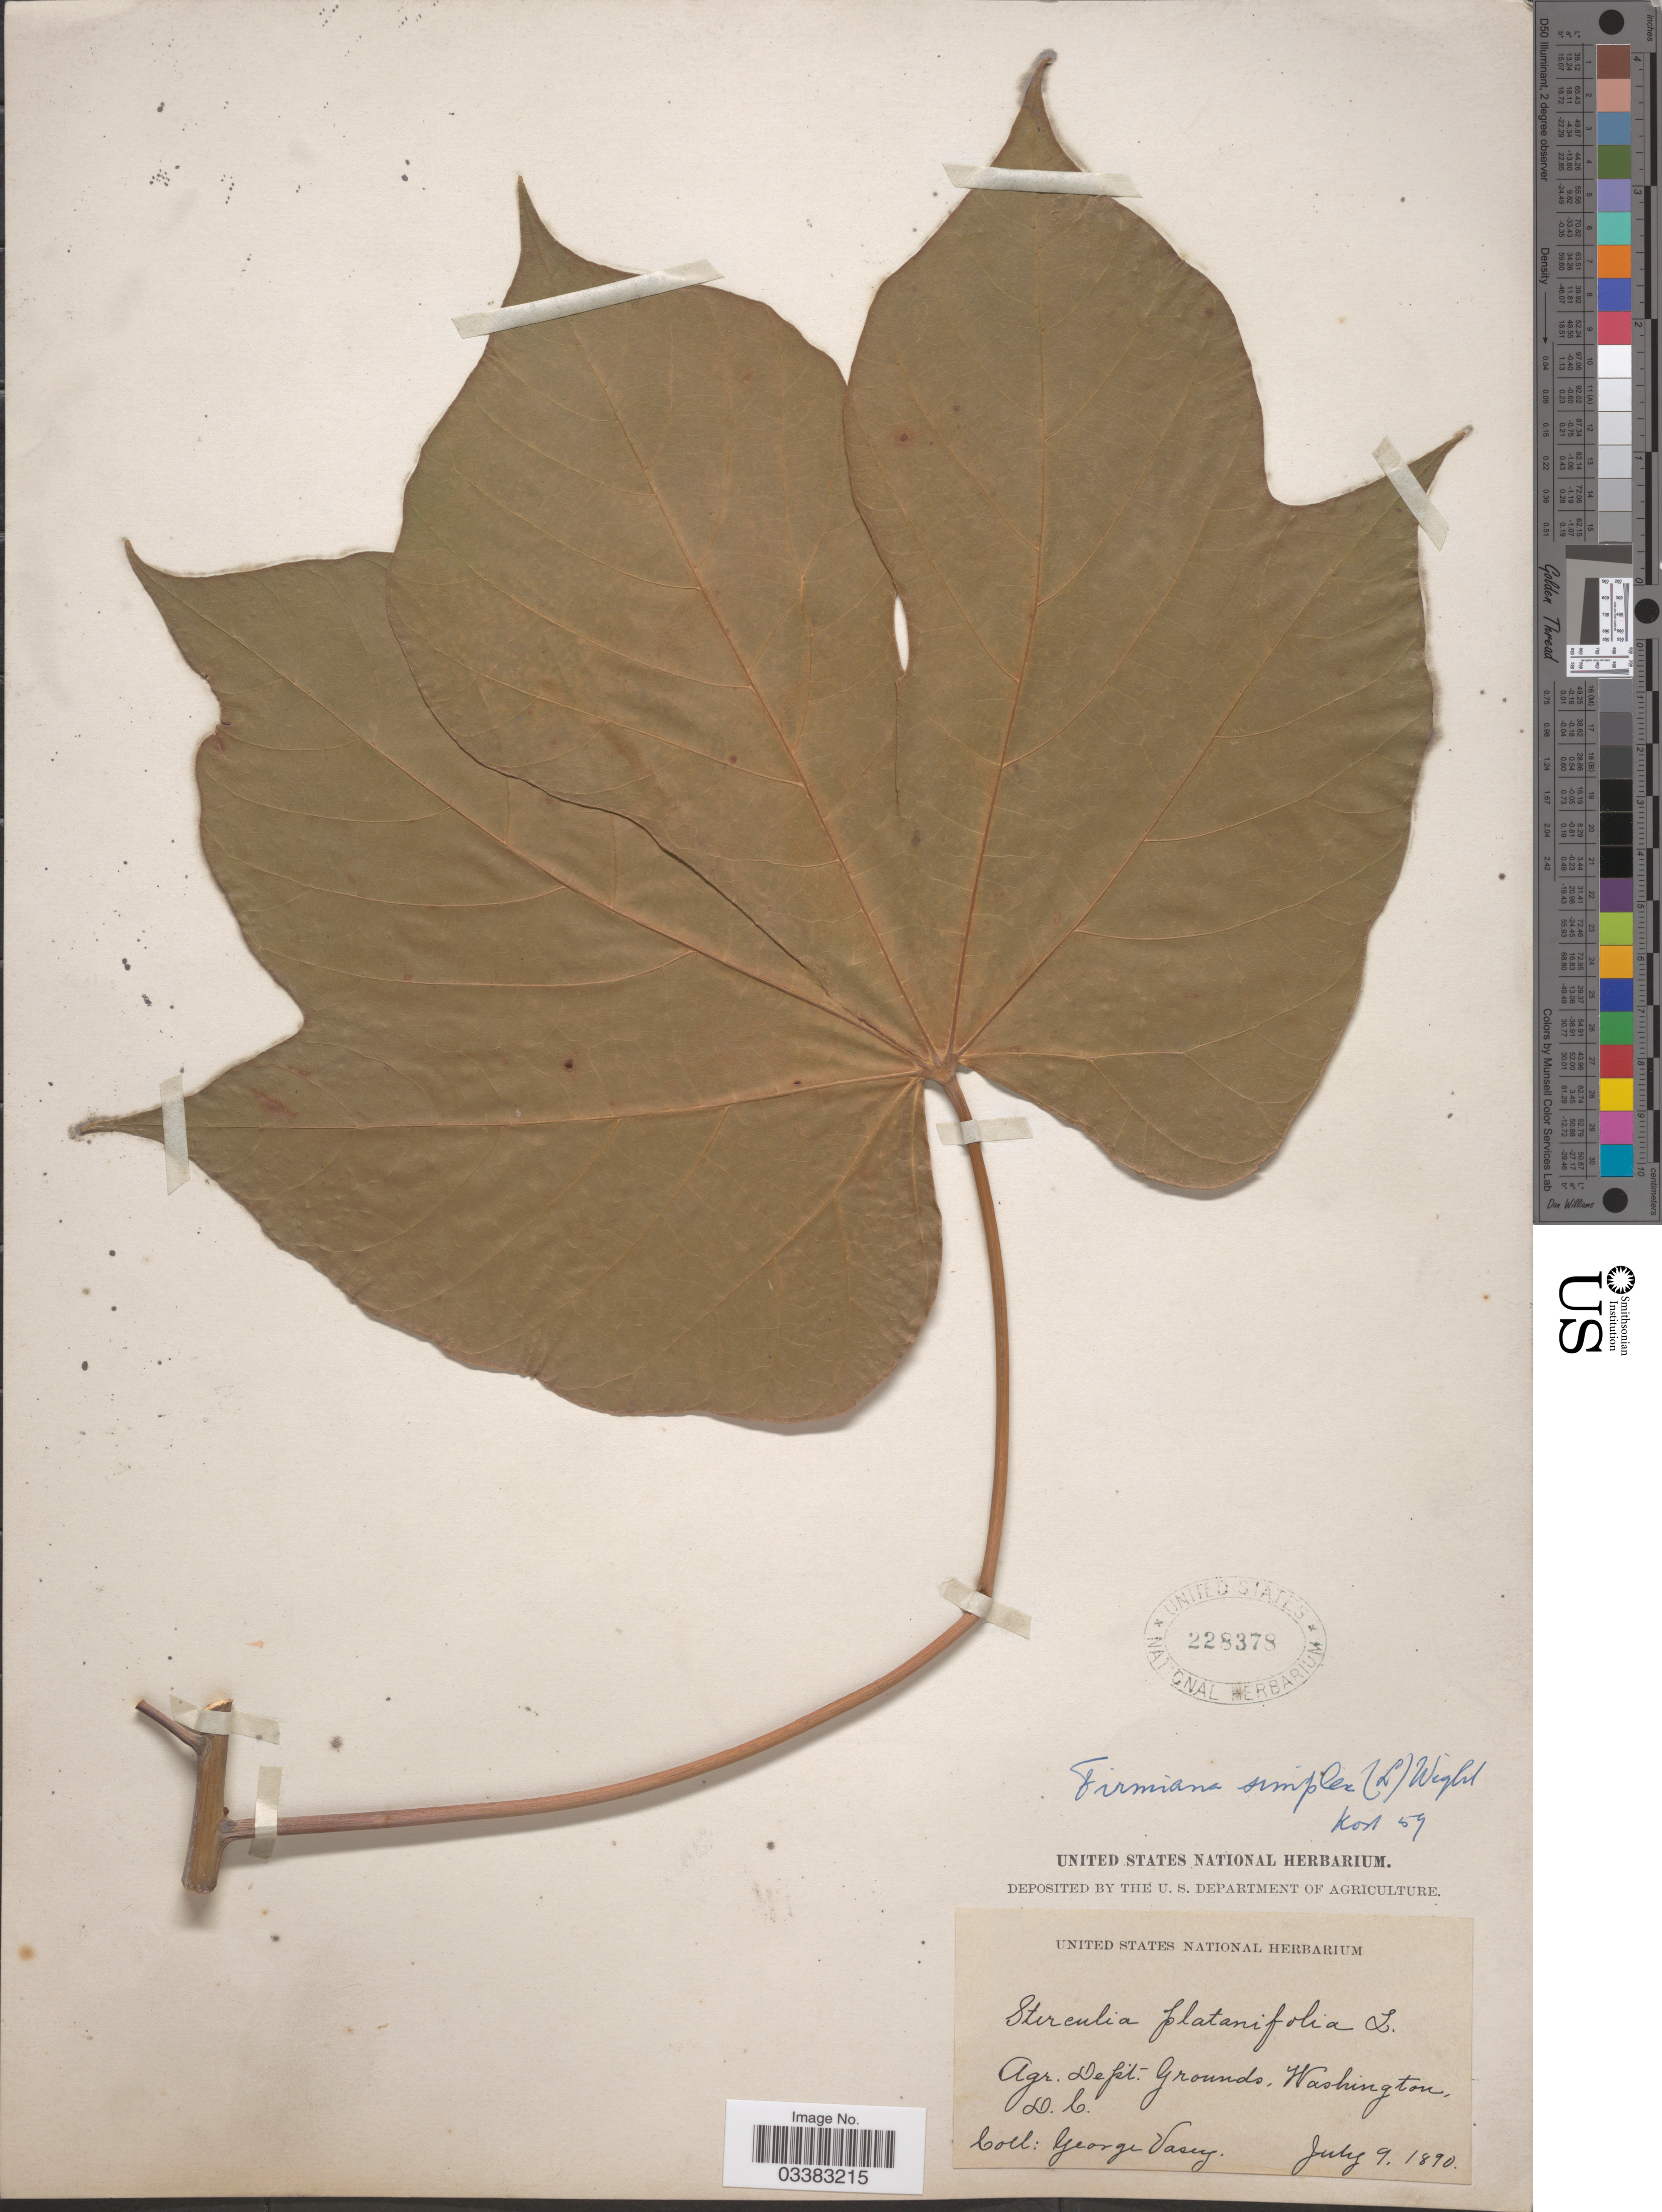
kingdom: Plantae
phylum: Tracheophyta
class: Magnoliopsida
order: Malvales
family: Malvaceae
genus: Firmiana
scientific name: Firmiana simplex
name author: (L.) W. Wight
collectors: G. Vasey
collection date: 1890-07-09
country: United States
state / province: District of Columbia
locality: Agr. Dept. Grounds, Washington, D.C.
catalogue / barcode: US 228378